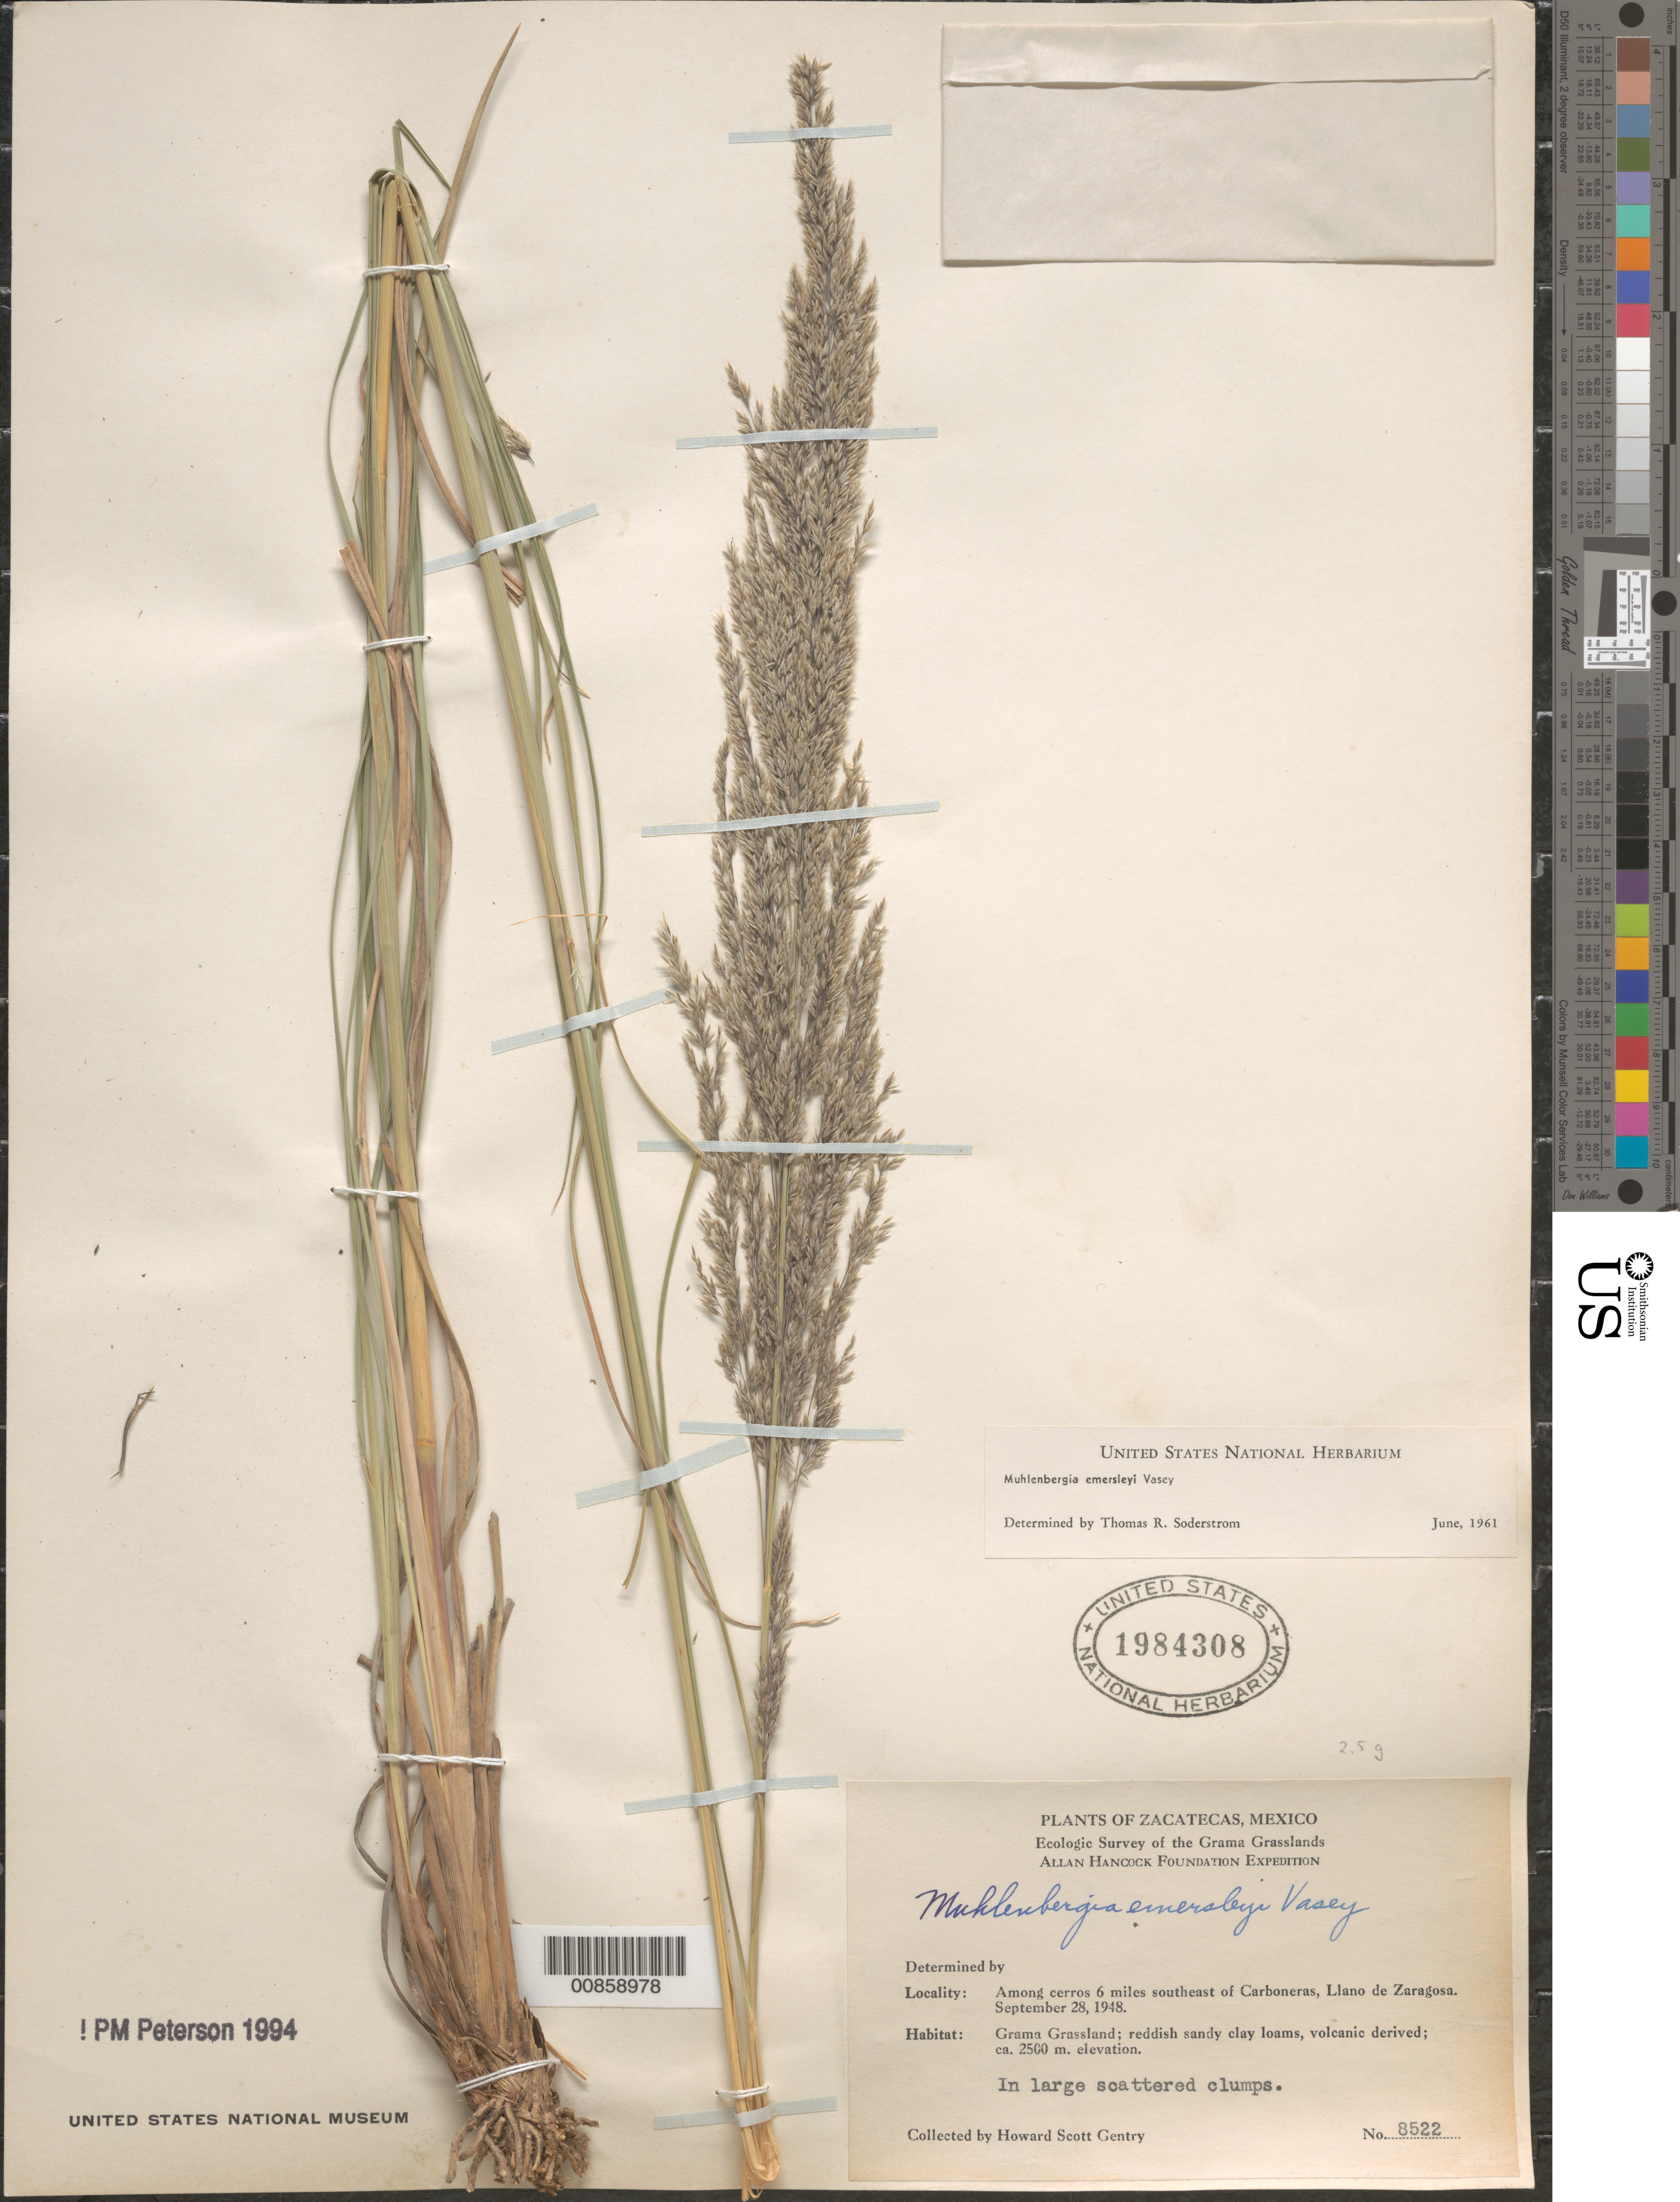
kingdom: Plantae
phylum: Tracheophyta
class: Liliopsida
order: Poales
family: Poaceae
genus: Muhlenbergia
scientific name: Muhlenbergia emersleyi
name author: Vasey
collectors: H. S. Gentry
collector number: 8522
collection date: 1948-09-28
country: Mexico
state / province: Zacatecas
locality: Ecologic Survey of the Grama Grasslands. Allan Hancock Foundation Expedition. Among cerros 6 miles southwest of Carboneras, Llano de Zaragosa.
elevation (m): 2500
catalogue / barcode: US 1984308